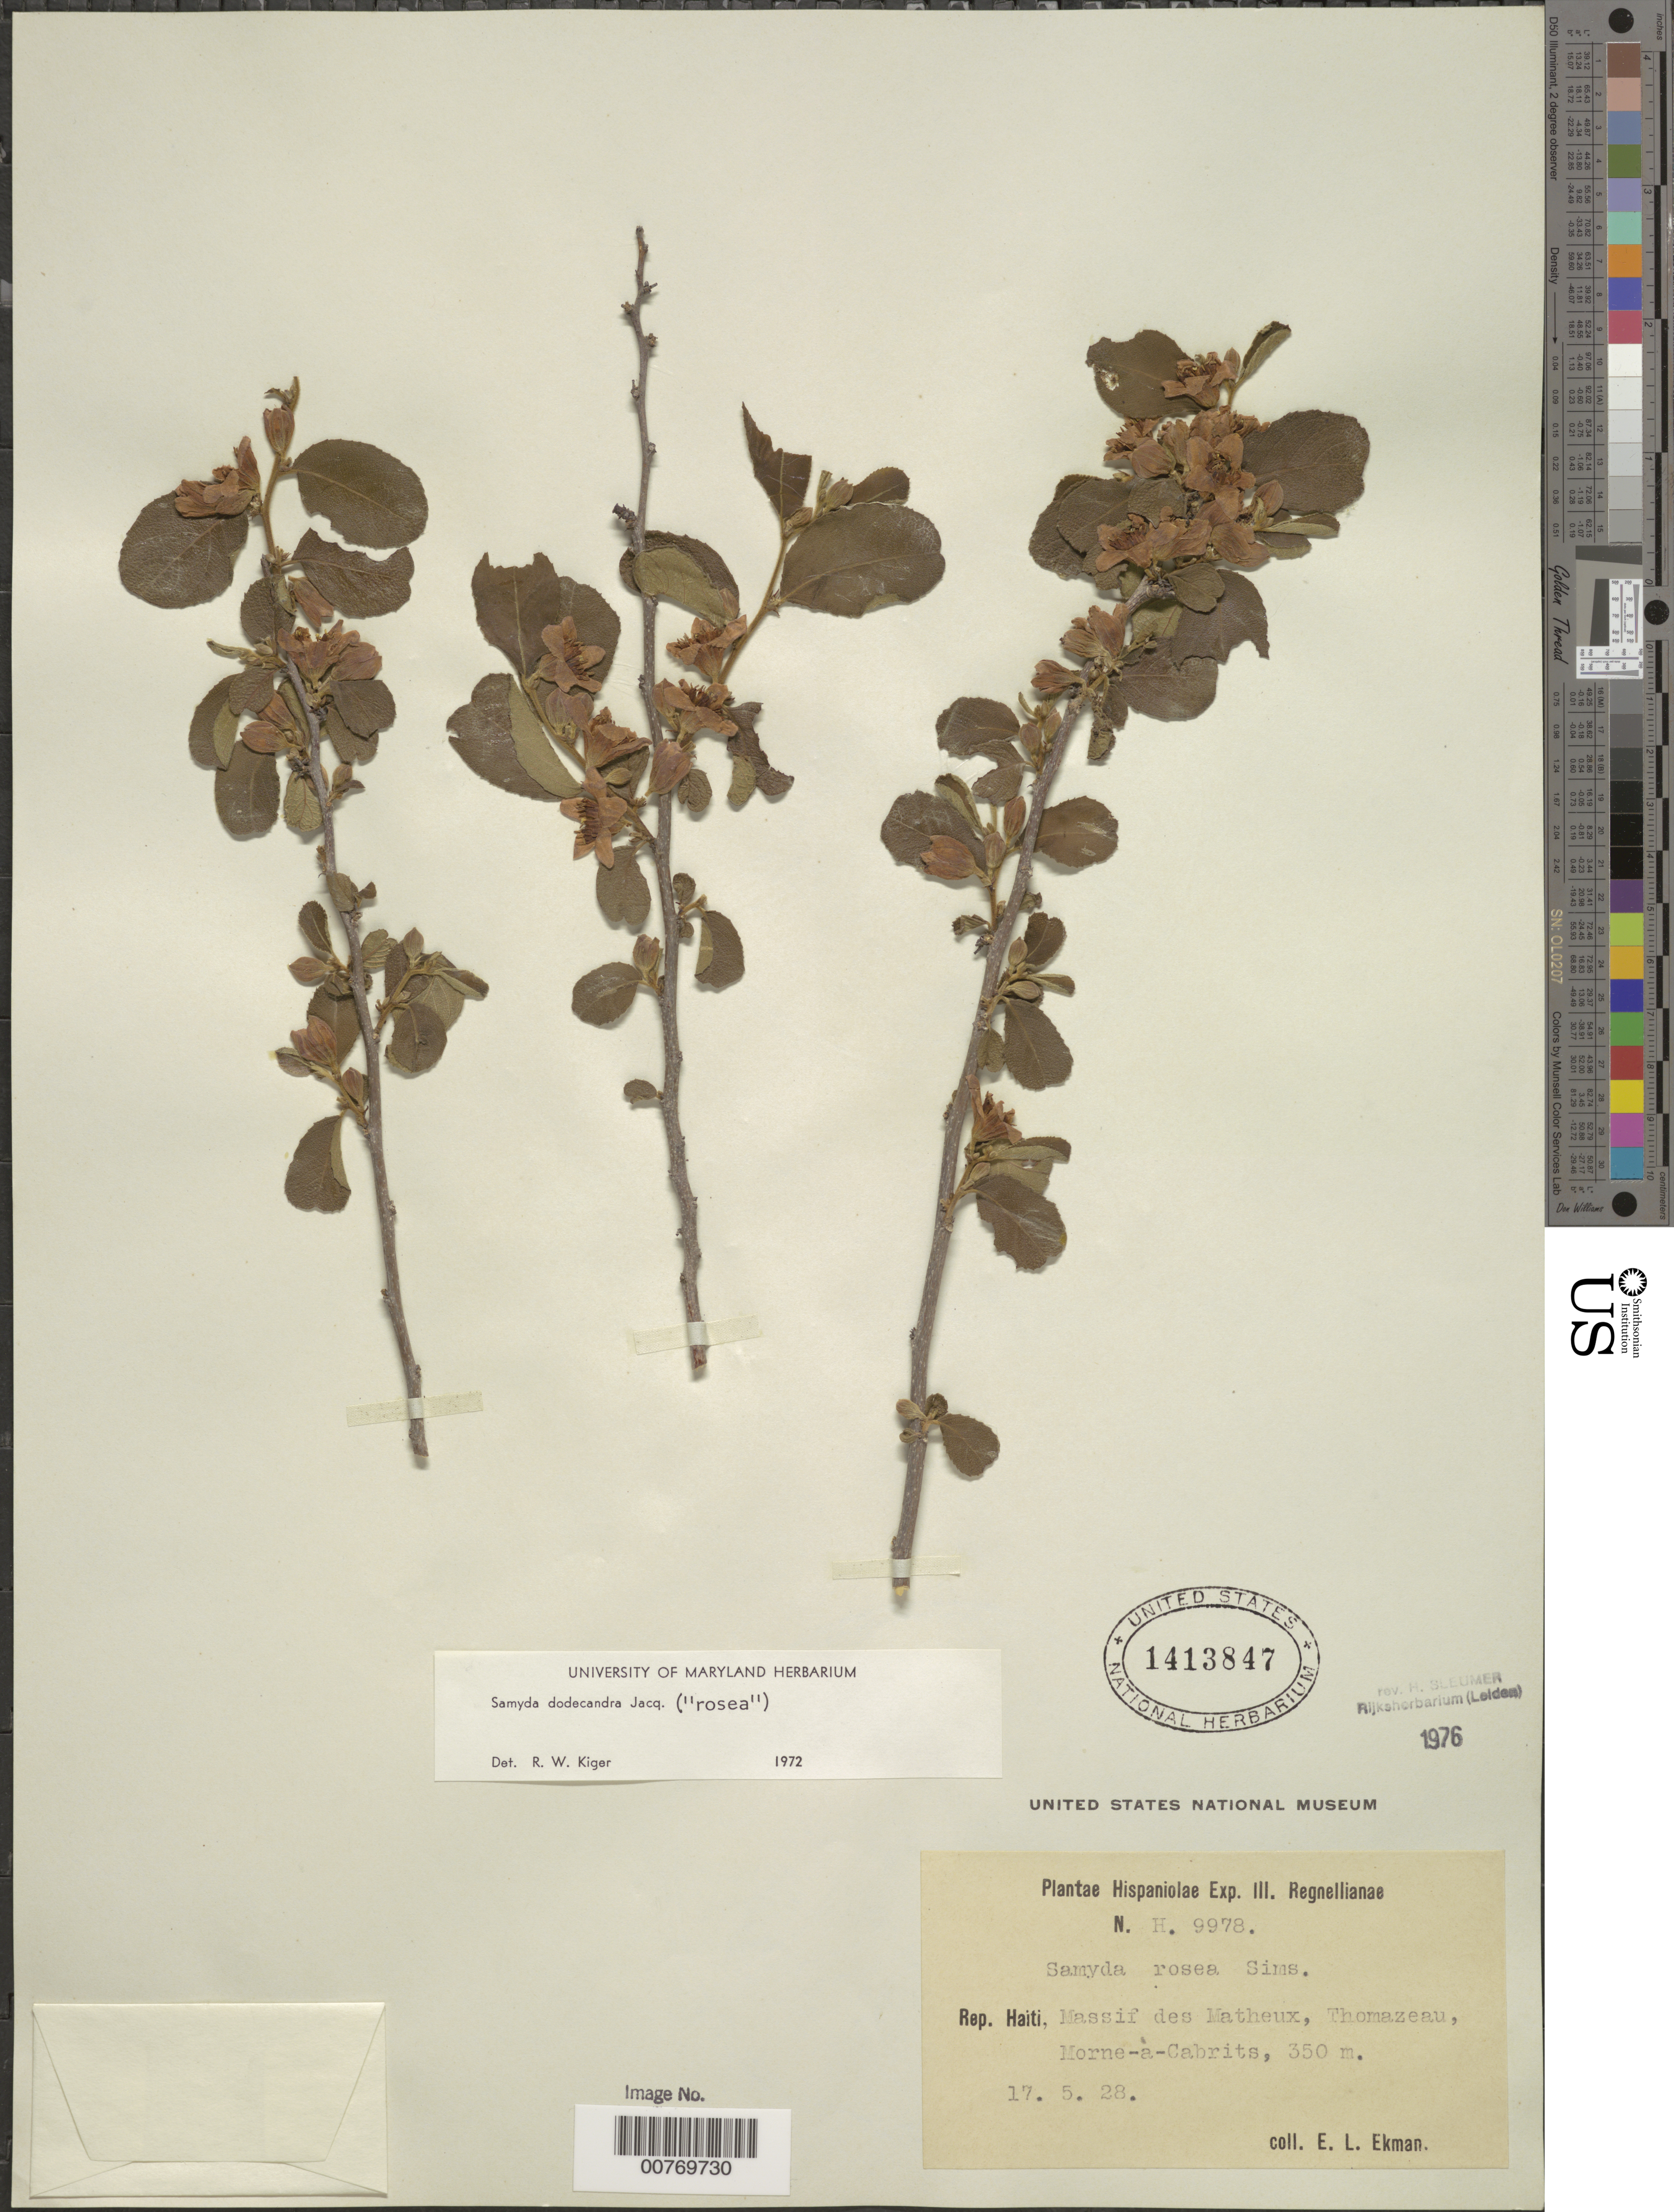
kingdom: Plantae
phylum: Tracheophyta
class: Magnoliopsida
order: Malpighiales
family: Salicaceae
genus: Casearia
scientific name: Casearia dodecandra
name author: (Jacq.) T. Samar. & M.H. Alford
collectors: E. L. Ekman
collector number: H 9978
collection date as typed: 17 May 1928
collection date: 1928-05-17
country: Haiti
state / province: Ouest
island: Hispaniola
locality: Massif des Matheux, Thomazeau, Morne-à-Cabrits.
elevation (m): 350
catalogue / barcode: US 1413847